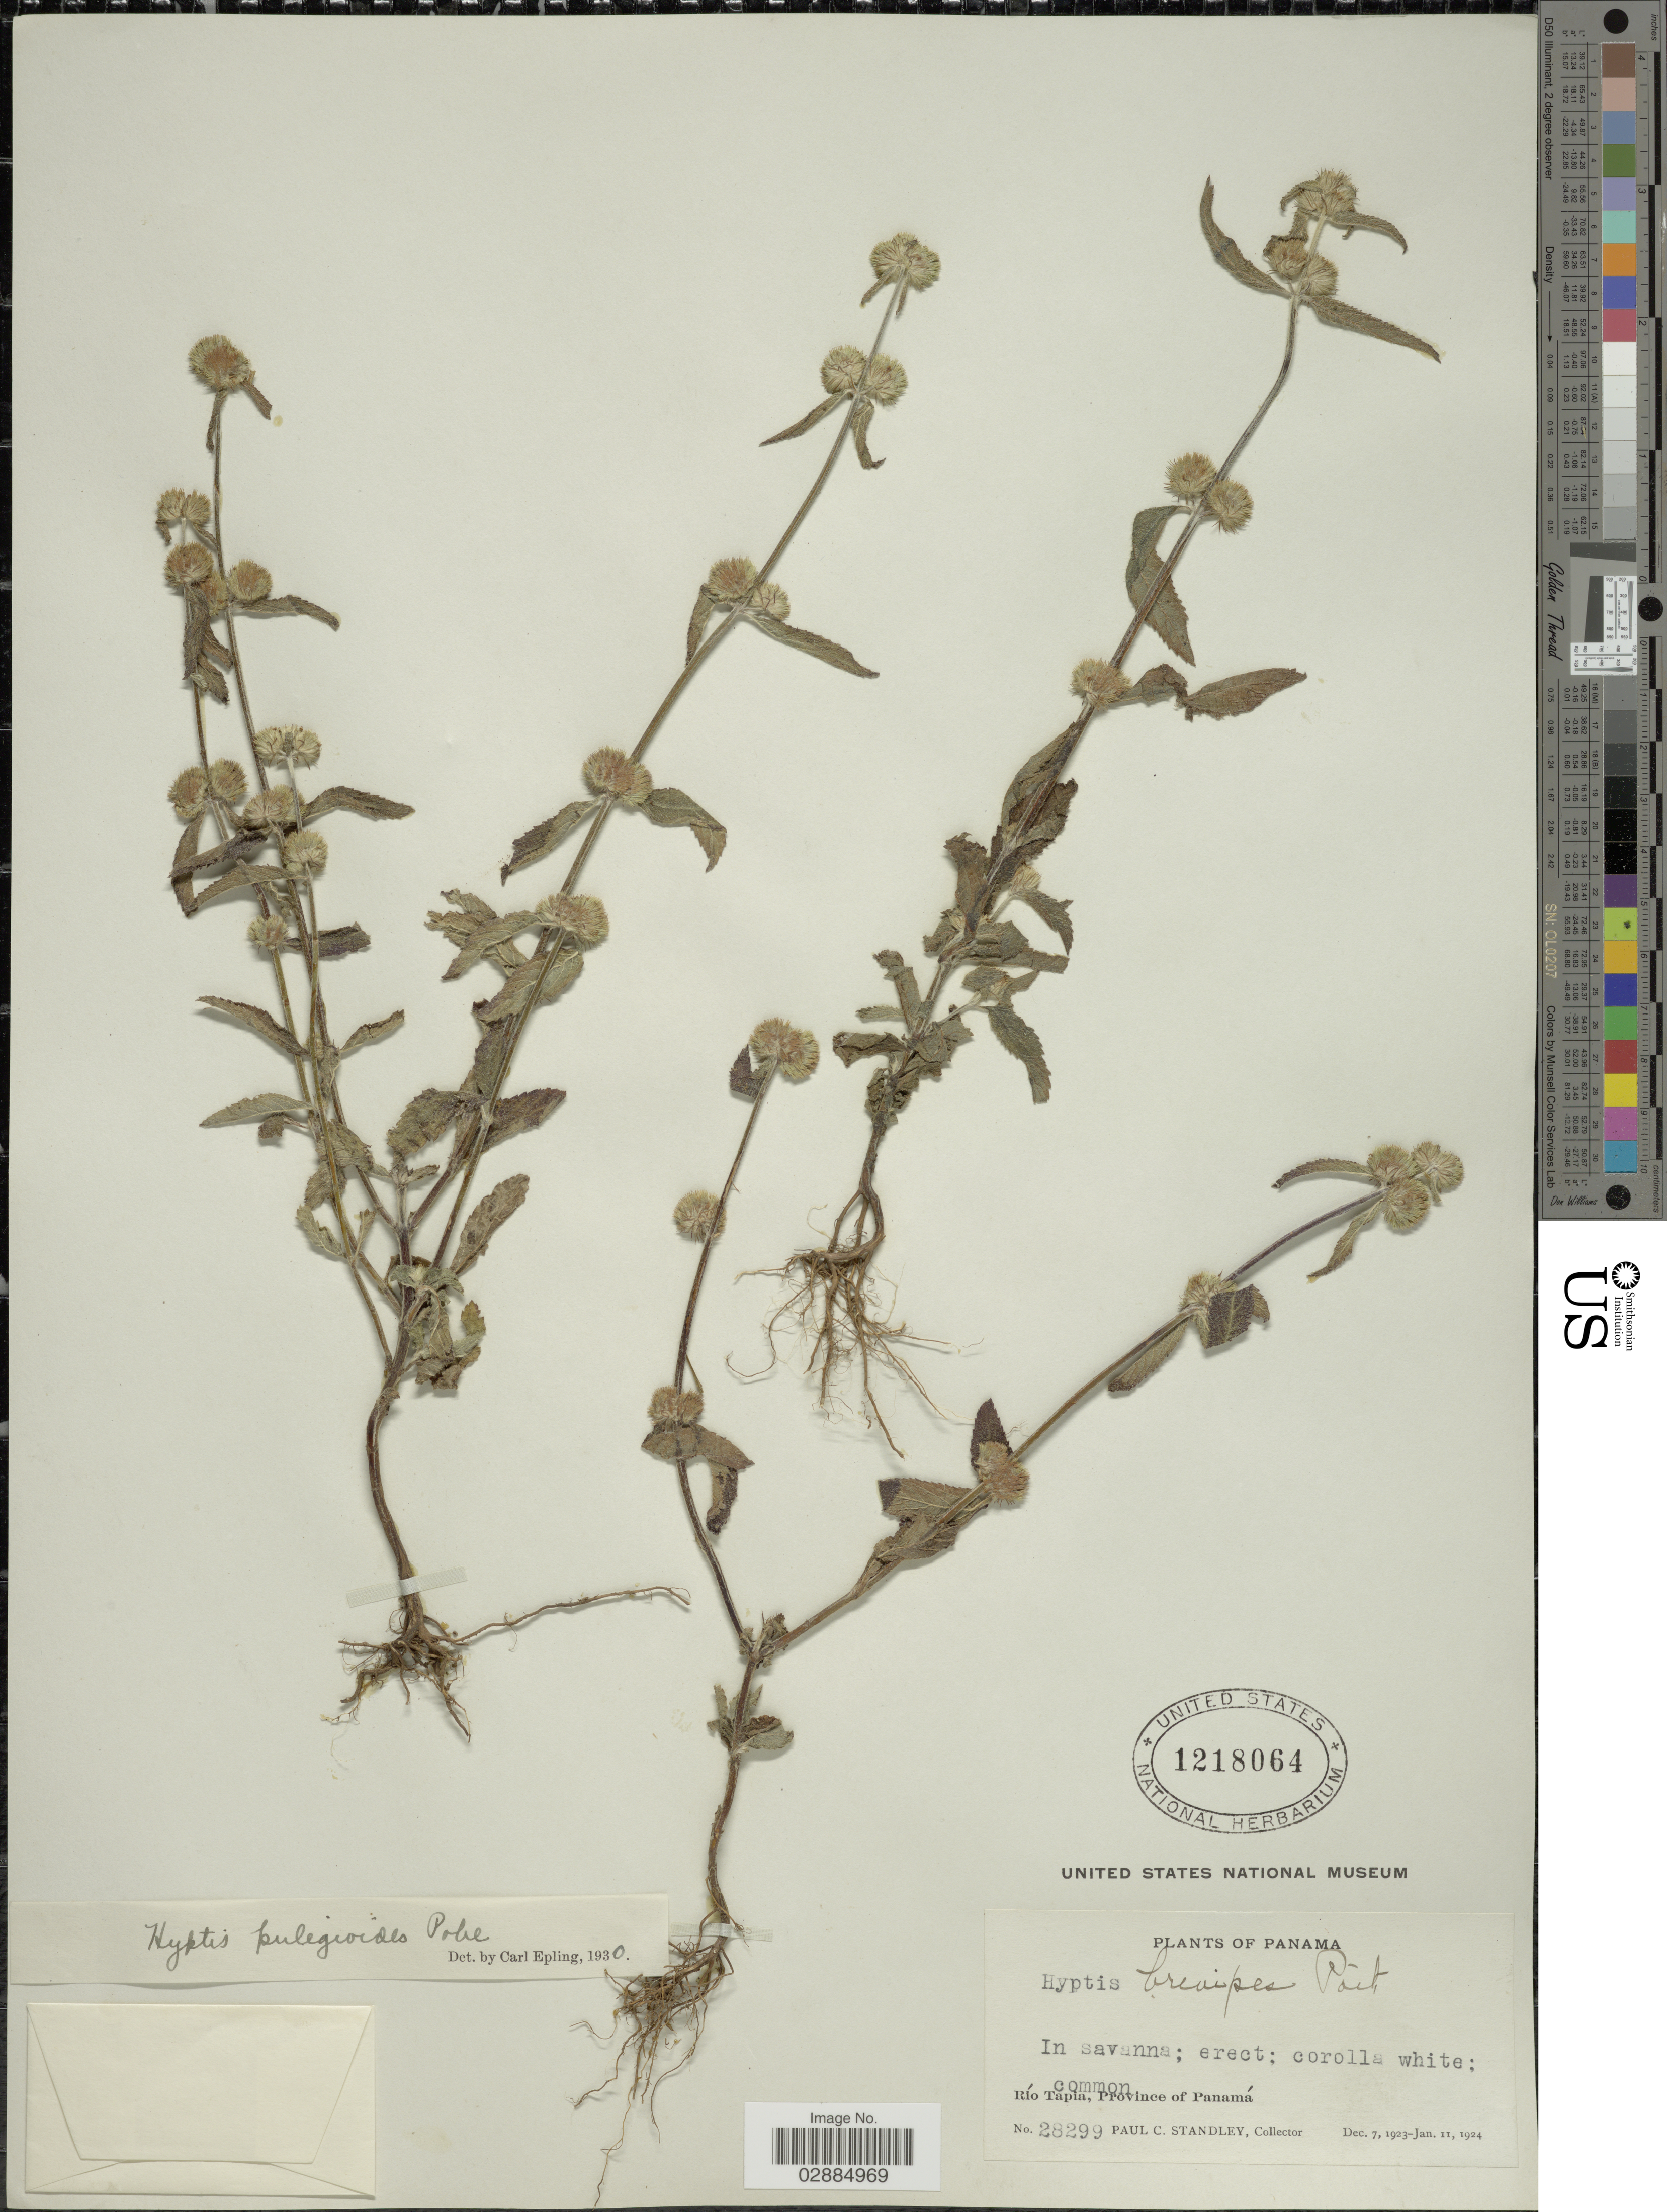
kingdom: Plantae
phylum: Tracheophyta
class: Magnoliopsida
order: Lamiales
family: Lamiaceae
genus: Hyptis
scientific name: Hyptis pulegioides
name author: Pohl ex Benth.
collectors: P. C. Standley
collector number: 28299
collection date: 1923-12-07/1924-01-11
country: Panama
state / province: Panamá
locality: Río Tapia, Province of Panamá.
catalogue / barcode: US 1218064